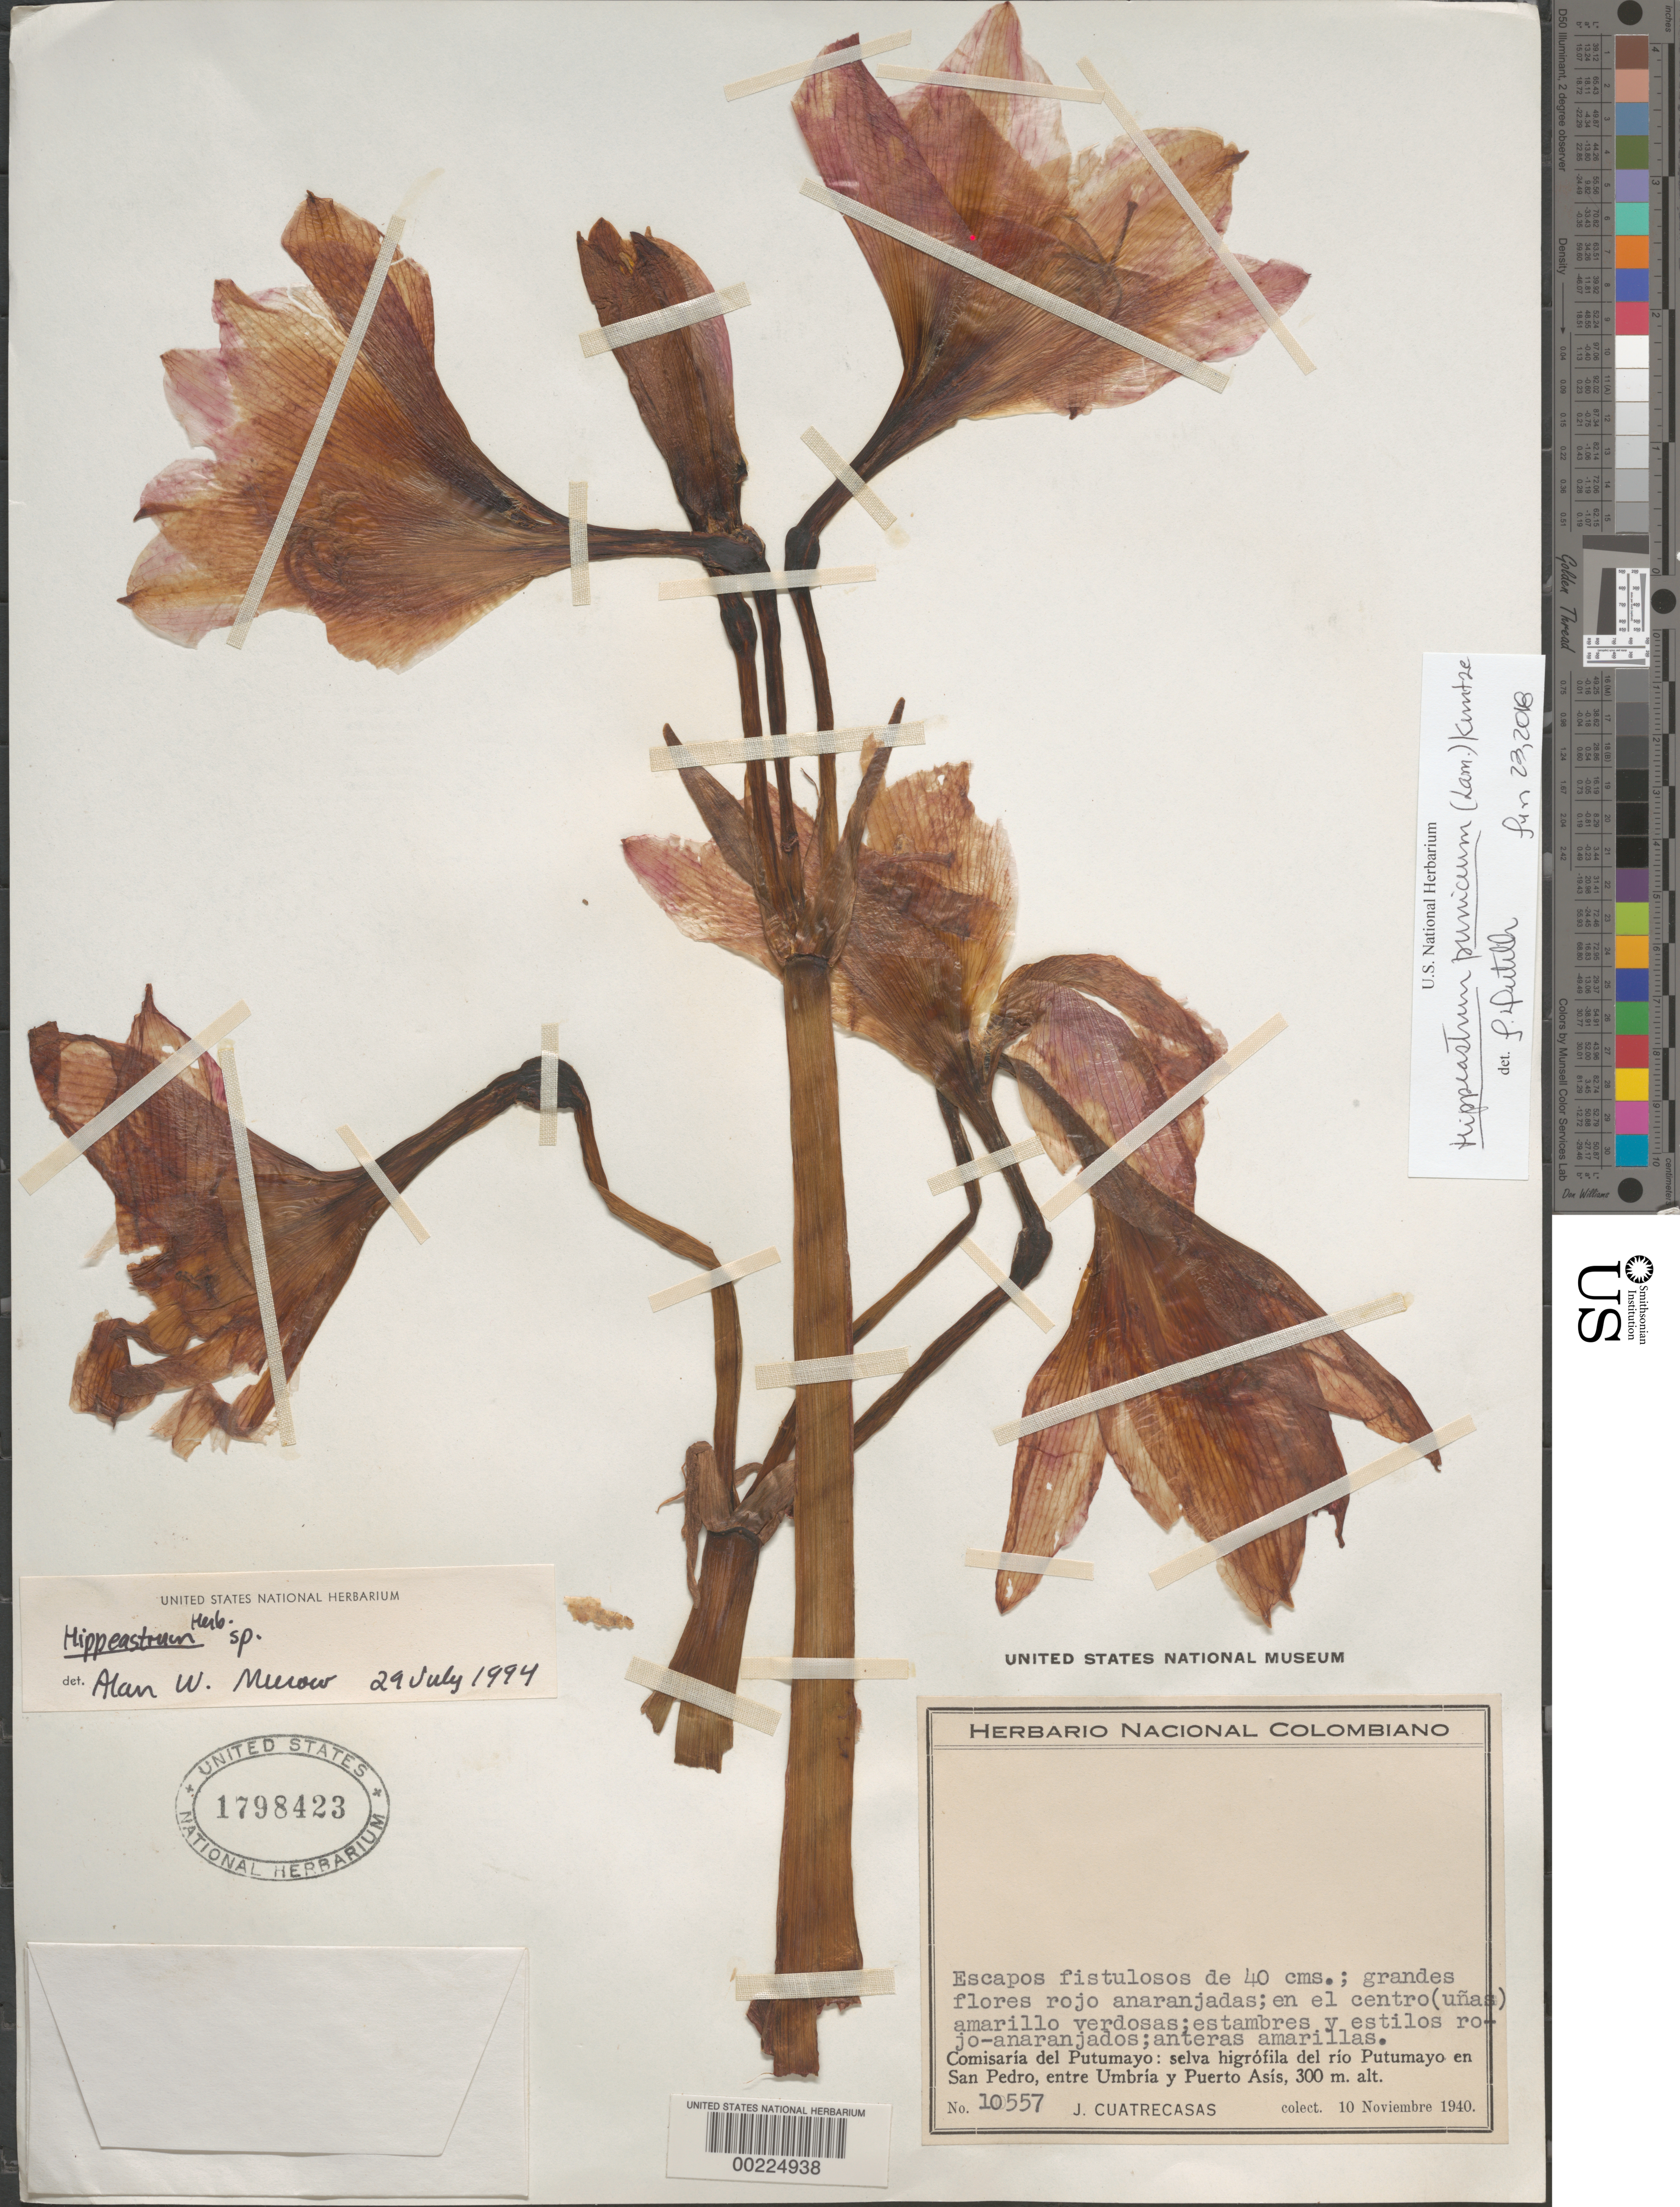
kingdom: Plantae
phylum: Tracheophyta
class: Liliopsida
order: Asparagales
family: Amaryllidaceae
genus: Hippeastrum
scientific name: Hippeastrum puniceum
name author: (Lam.) Voss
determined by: Dutilh, Julie H. A.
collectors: J. Cuatrecasas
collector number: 10557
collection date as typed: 10 Nov 1940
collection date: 1940-11-10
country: Colombia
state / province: Putumayo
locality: Rio Putumayo in San Pedro, between umbria and Puerto Asis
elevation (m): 300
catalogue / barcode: US 1798423